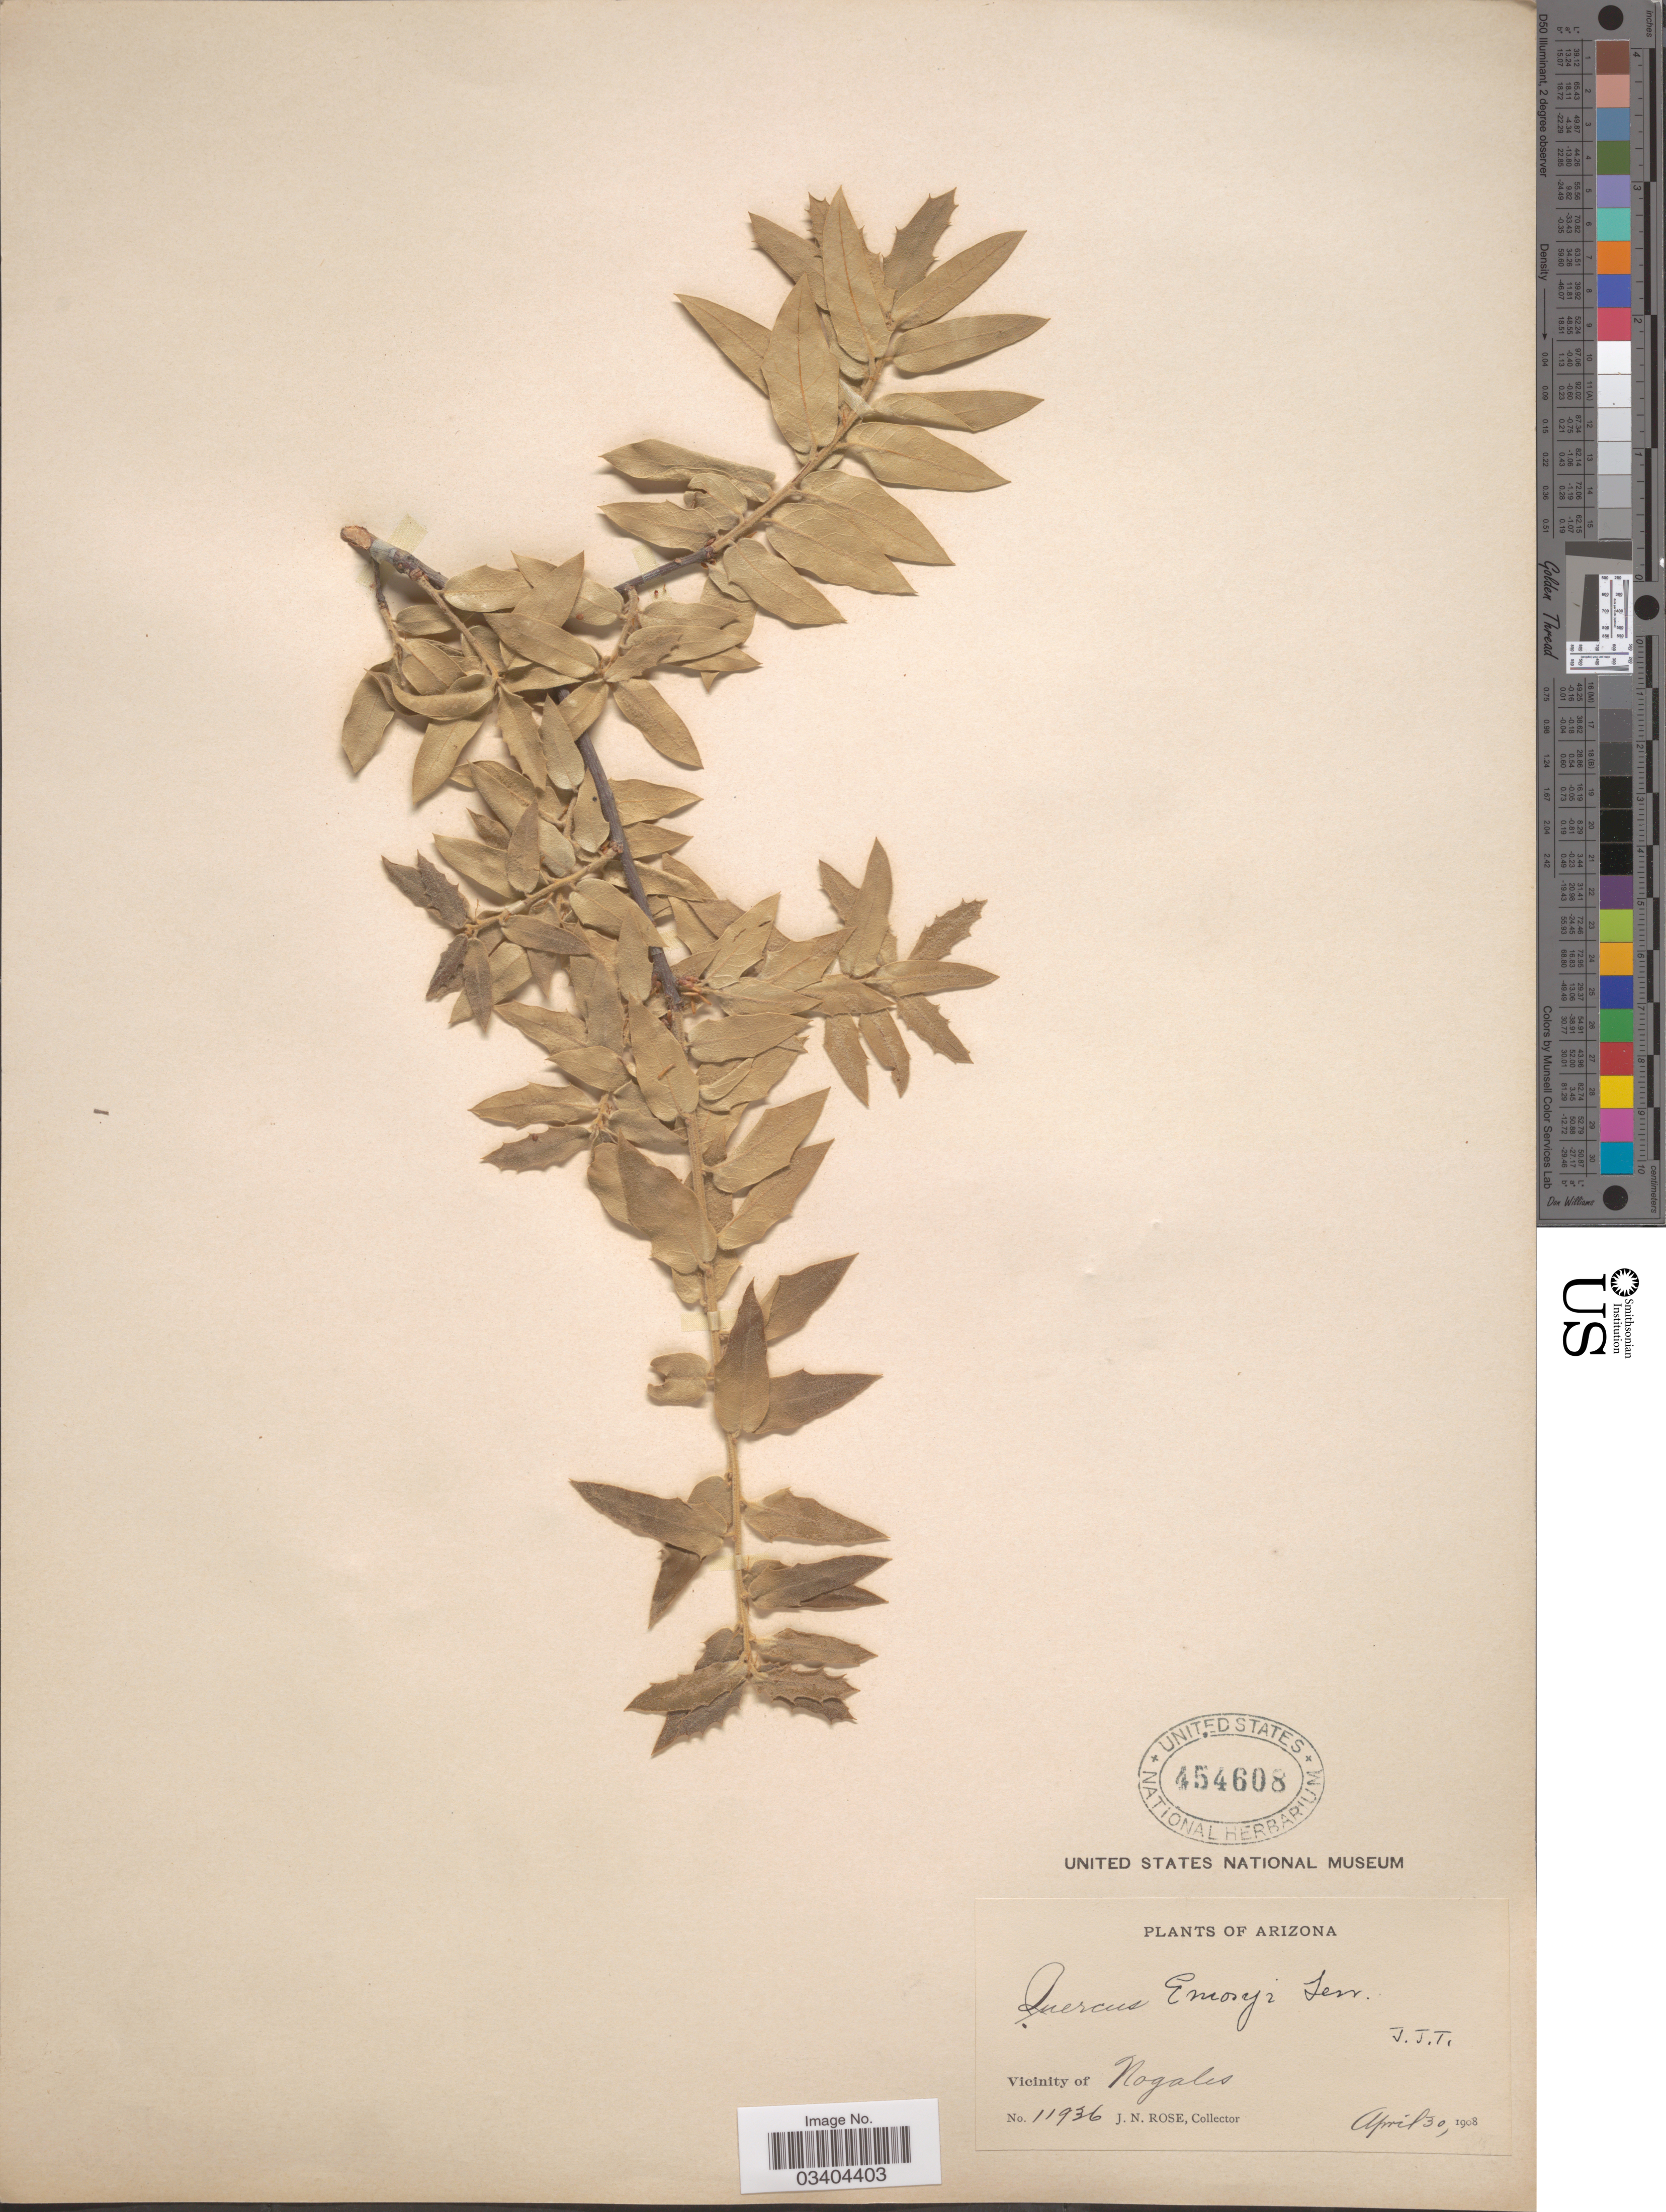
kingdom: Plantae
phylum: Tracheophyta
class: Magnoliopsida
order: Fagales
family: Fagaceae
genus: Quercus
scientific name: Quercus emoryi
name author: Torr. in Emory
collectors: J. N. Rose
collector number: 11936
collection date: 1908-04-30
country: United States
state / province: Arizona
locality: Vicinity of Nogales.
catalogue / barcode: US 454608